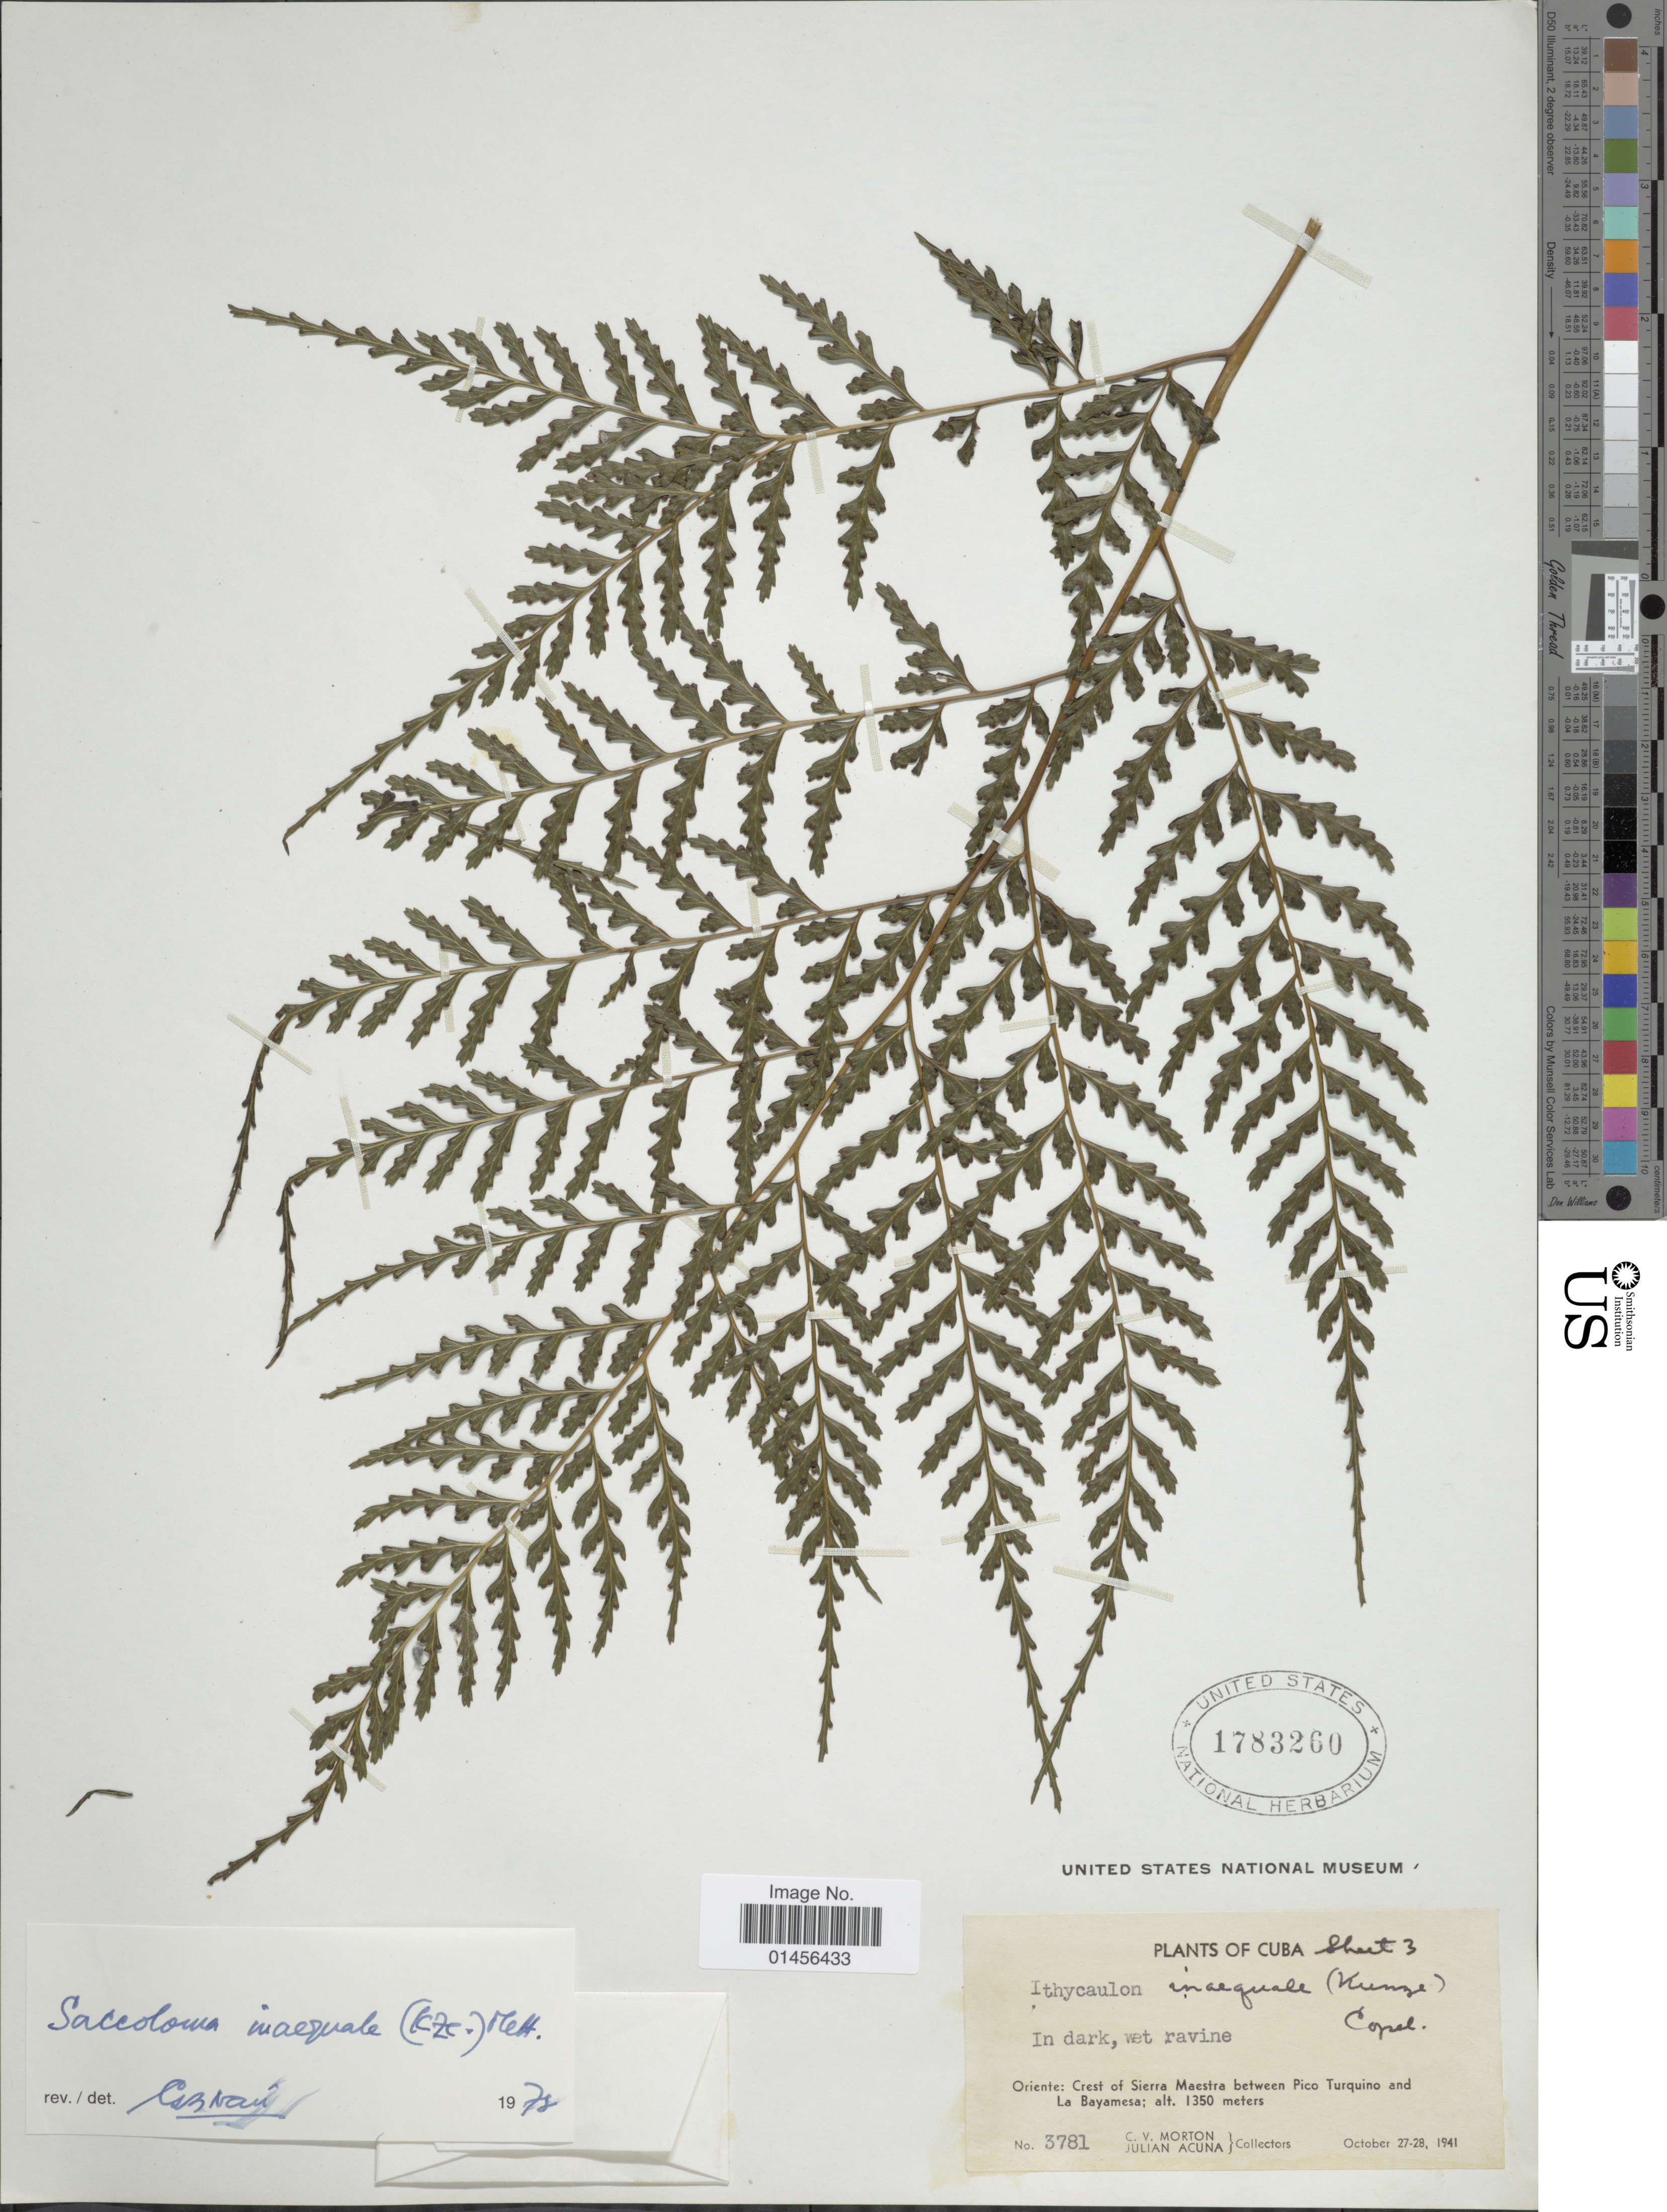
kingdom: Plantae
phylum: Tracheophyta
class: Polypodiopsida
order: Polypodiales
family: Saccolomataceae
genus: Saccoloma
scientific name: Saccoloma inaequale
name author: (Kunze) Mett.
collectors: C. V. Morton & J. B. Acuña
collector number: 3781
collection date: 1941-10-27/1941-10-28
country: Cuba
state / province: Oriente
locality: Crest of Sierra Maestra between Pico Turquino and La Bayamesa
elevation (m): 1350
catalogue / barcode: US 1783260